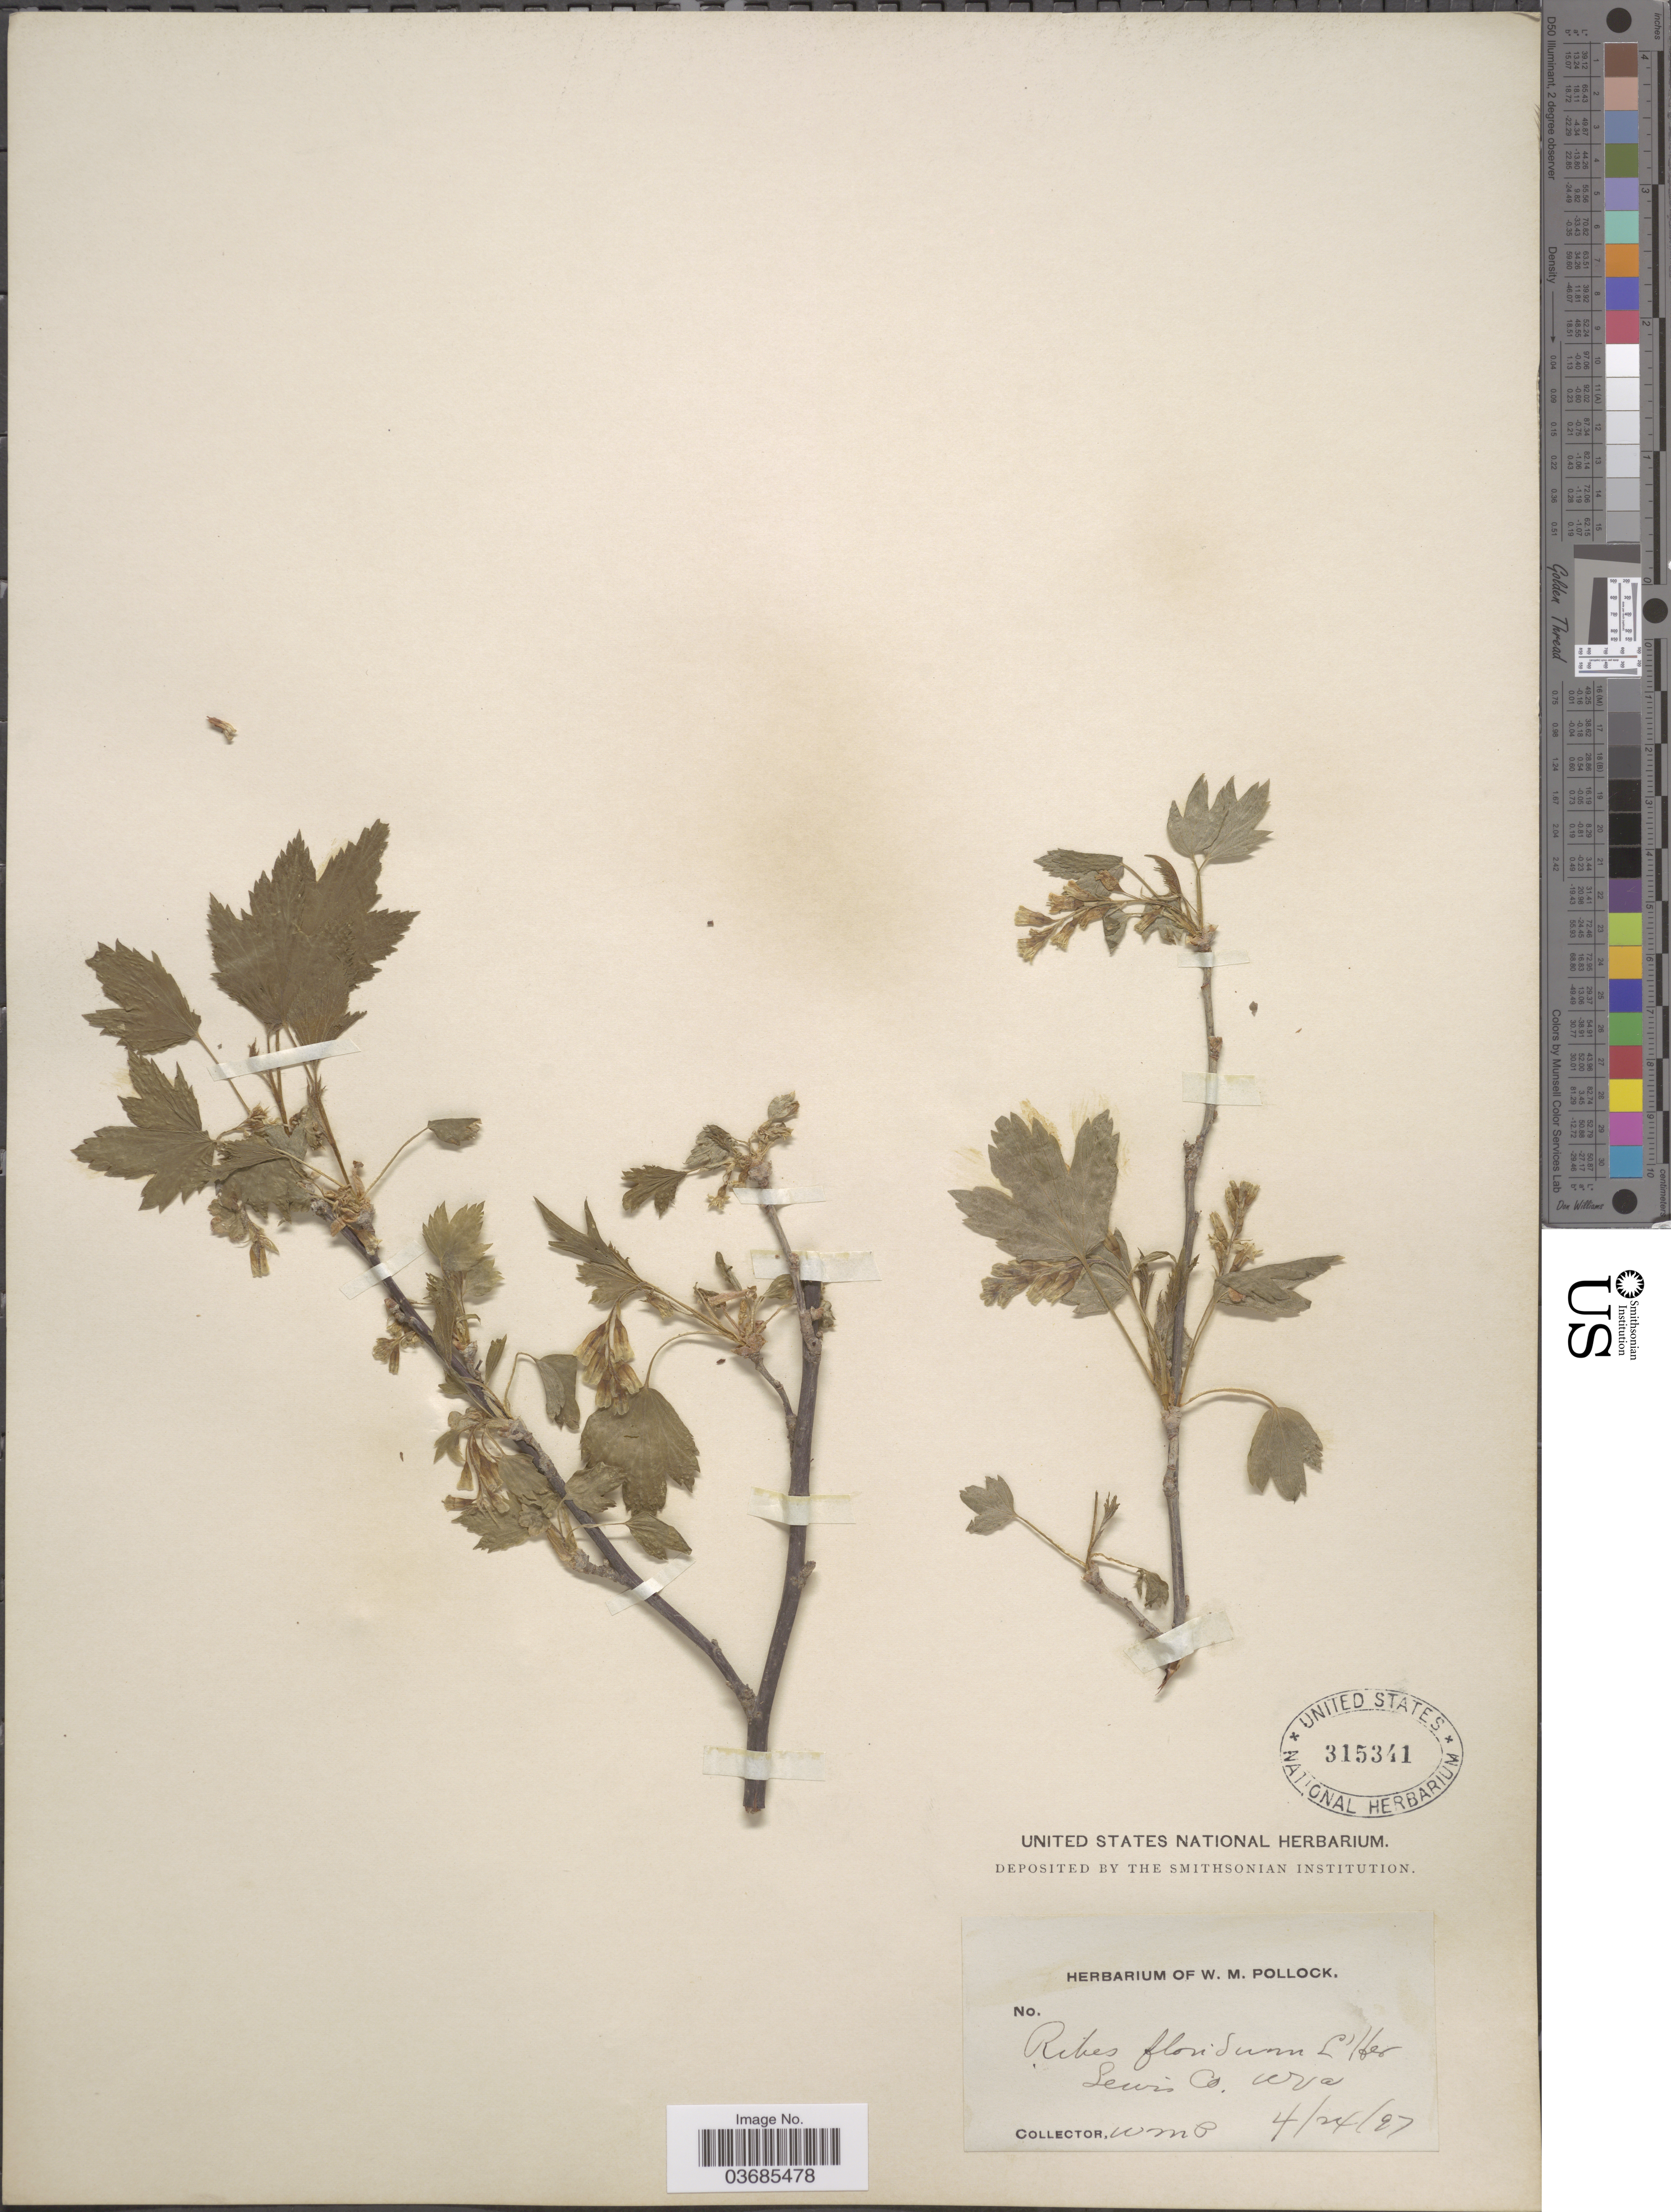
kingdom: Plantae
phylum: Tracheophyta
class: Magnoliopsida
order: Saxifragales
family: Grossulariaceae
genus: Ribes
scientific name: Ribes americanum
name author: Mill.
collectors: W. M. Pollock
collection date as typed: Transcribed d/m/y: 24/4/27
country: United States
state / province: West Virginia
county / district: Lewis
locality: Lewis Co.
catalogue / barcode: US 315341